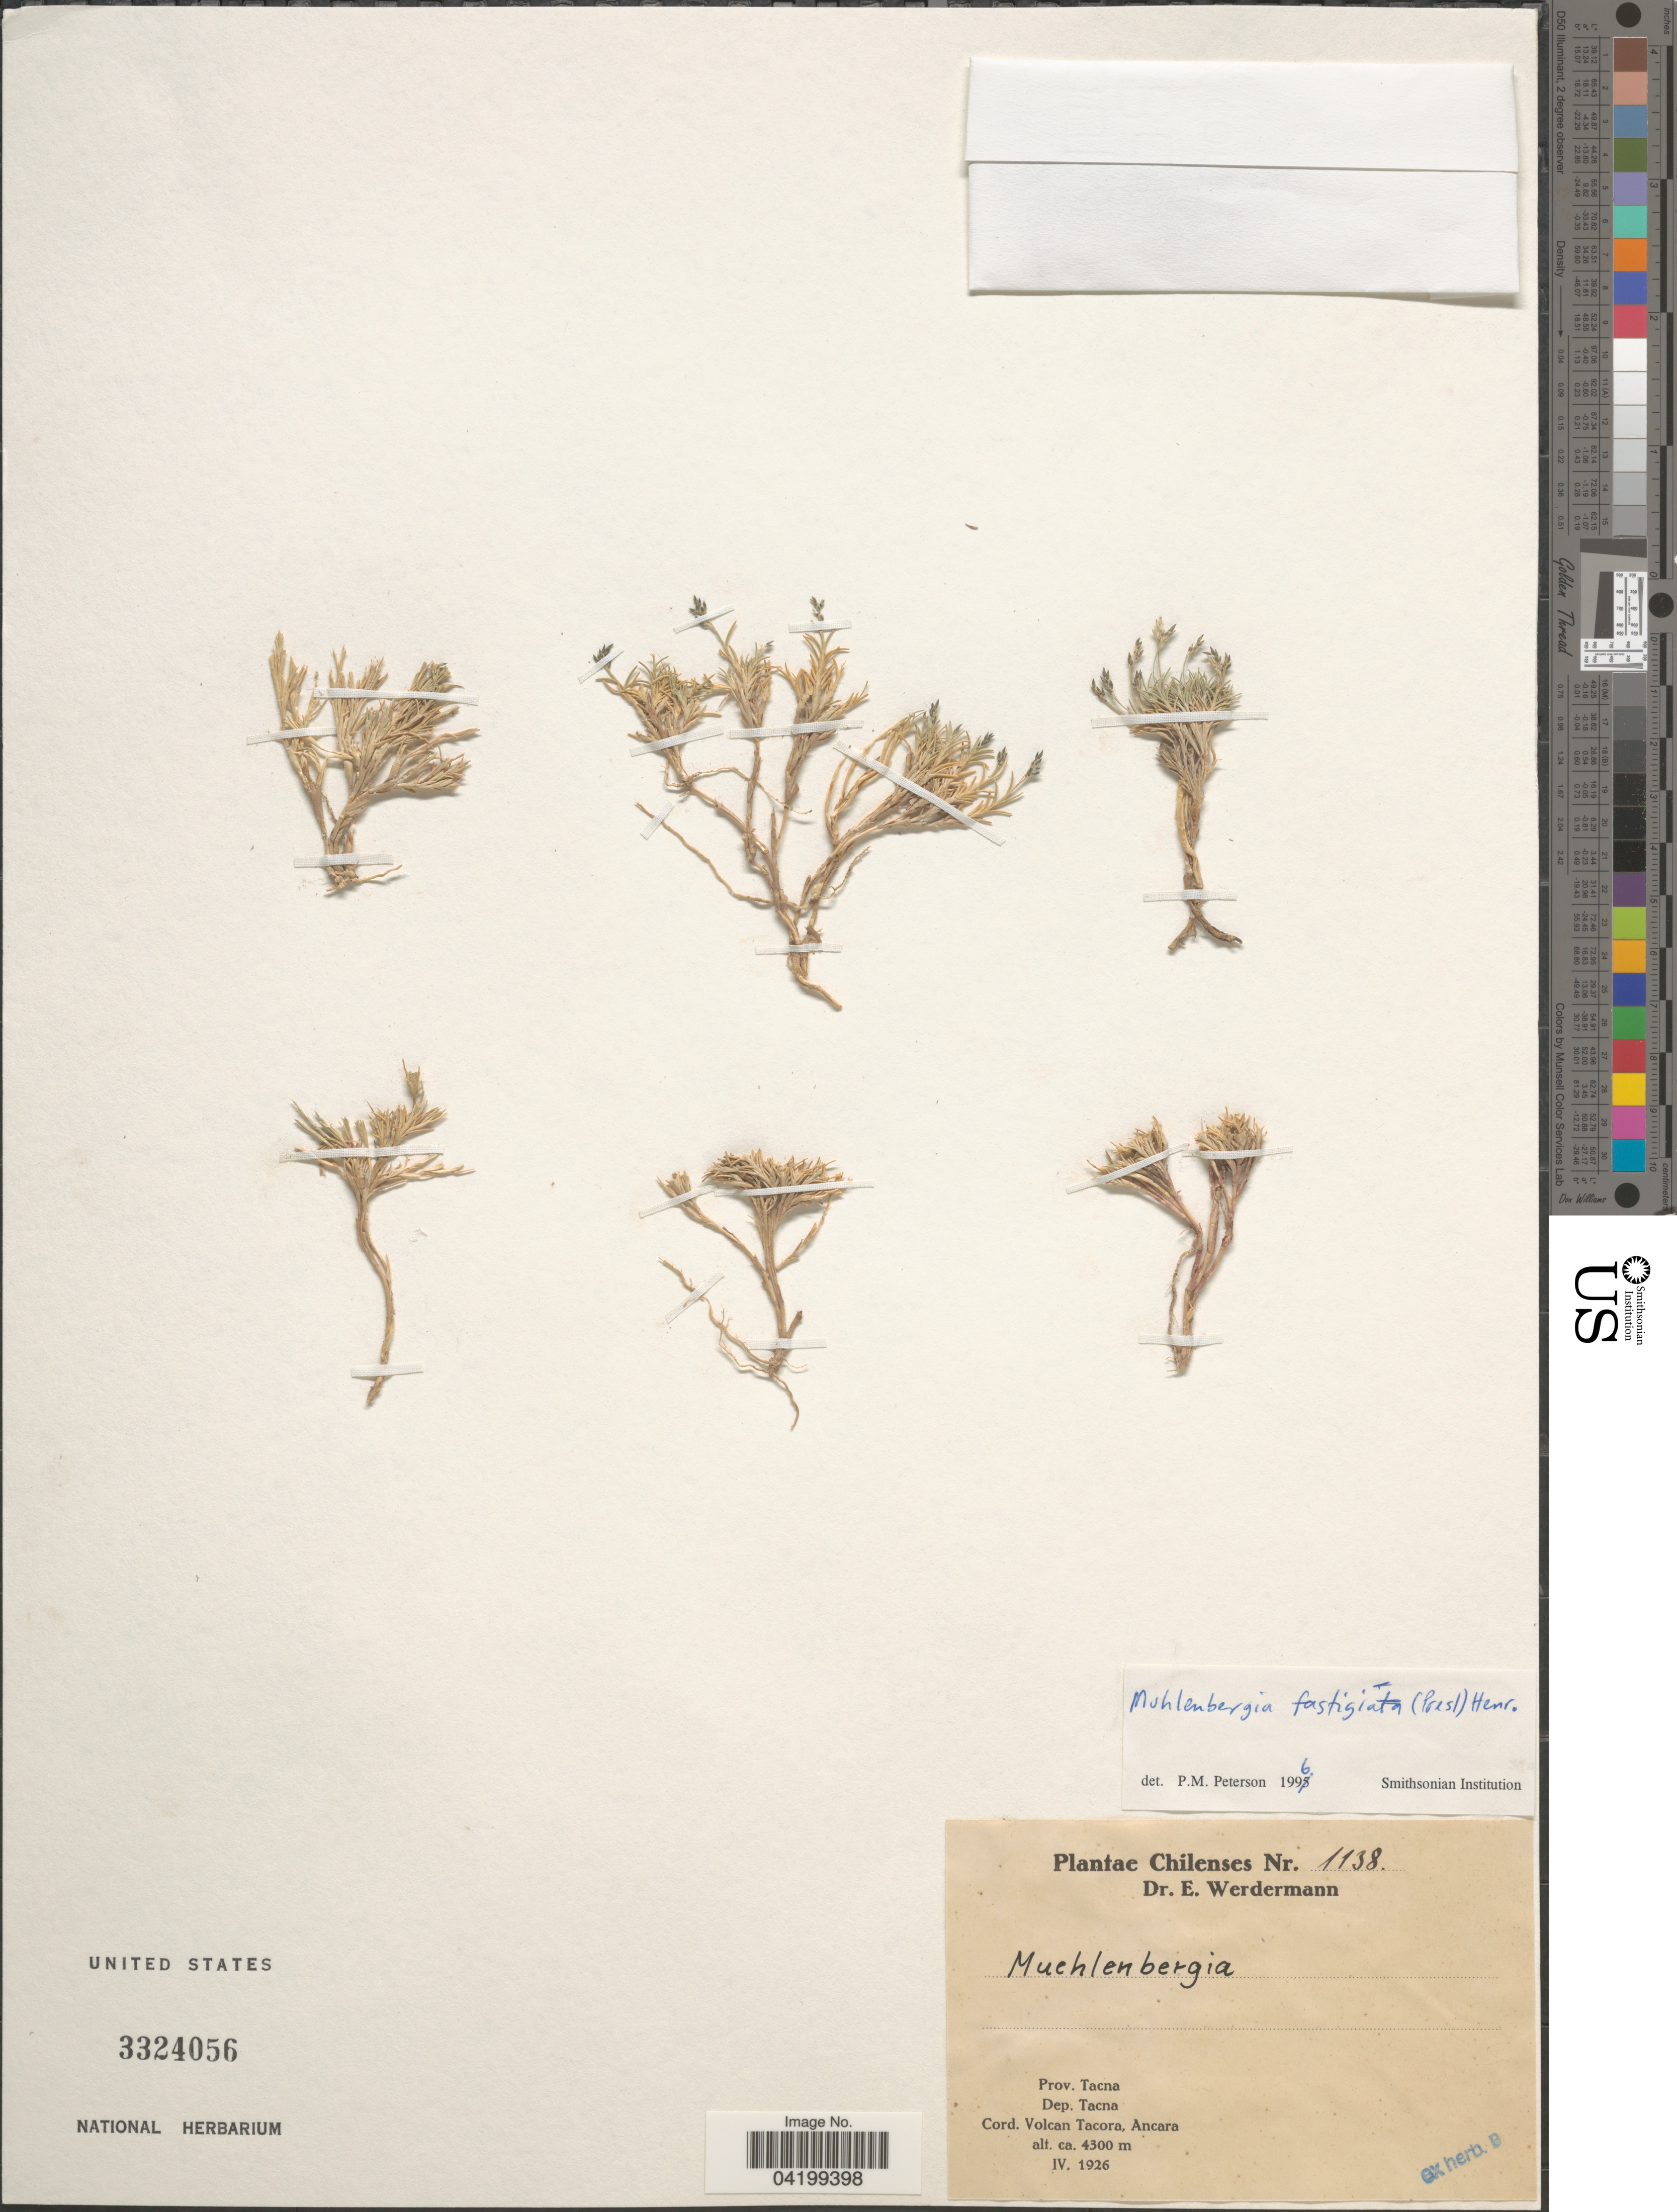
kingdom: Plantae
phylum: Tracheophyta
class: Liliopsida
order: Poales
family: Poaceae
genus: Muhlenbergia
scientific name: Muhlenbergia fastigiata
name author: (J. Presl) Henr.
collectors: E. Werdermann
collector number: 1138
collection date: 1926-04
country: Chile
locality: Prov. Tacna. Dep. Tacna. Cord. Volcan Tacora, Ancara.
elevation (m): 4300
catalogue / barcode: US 3324056